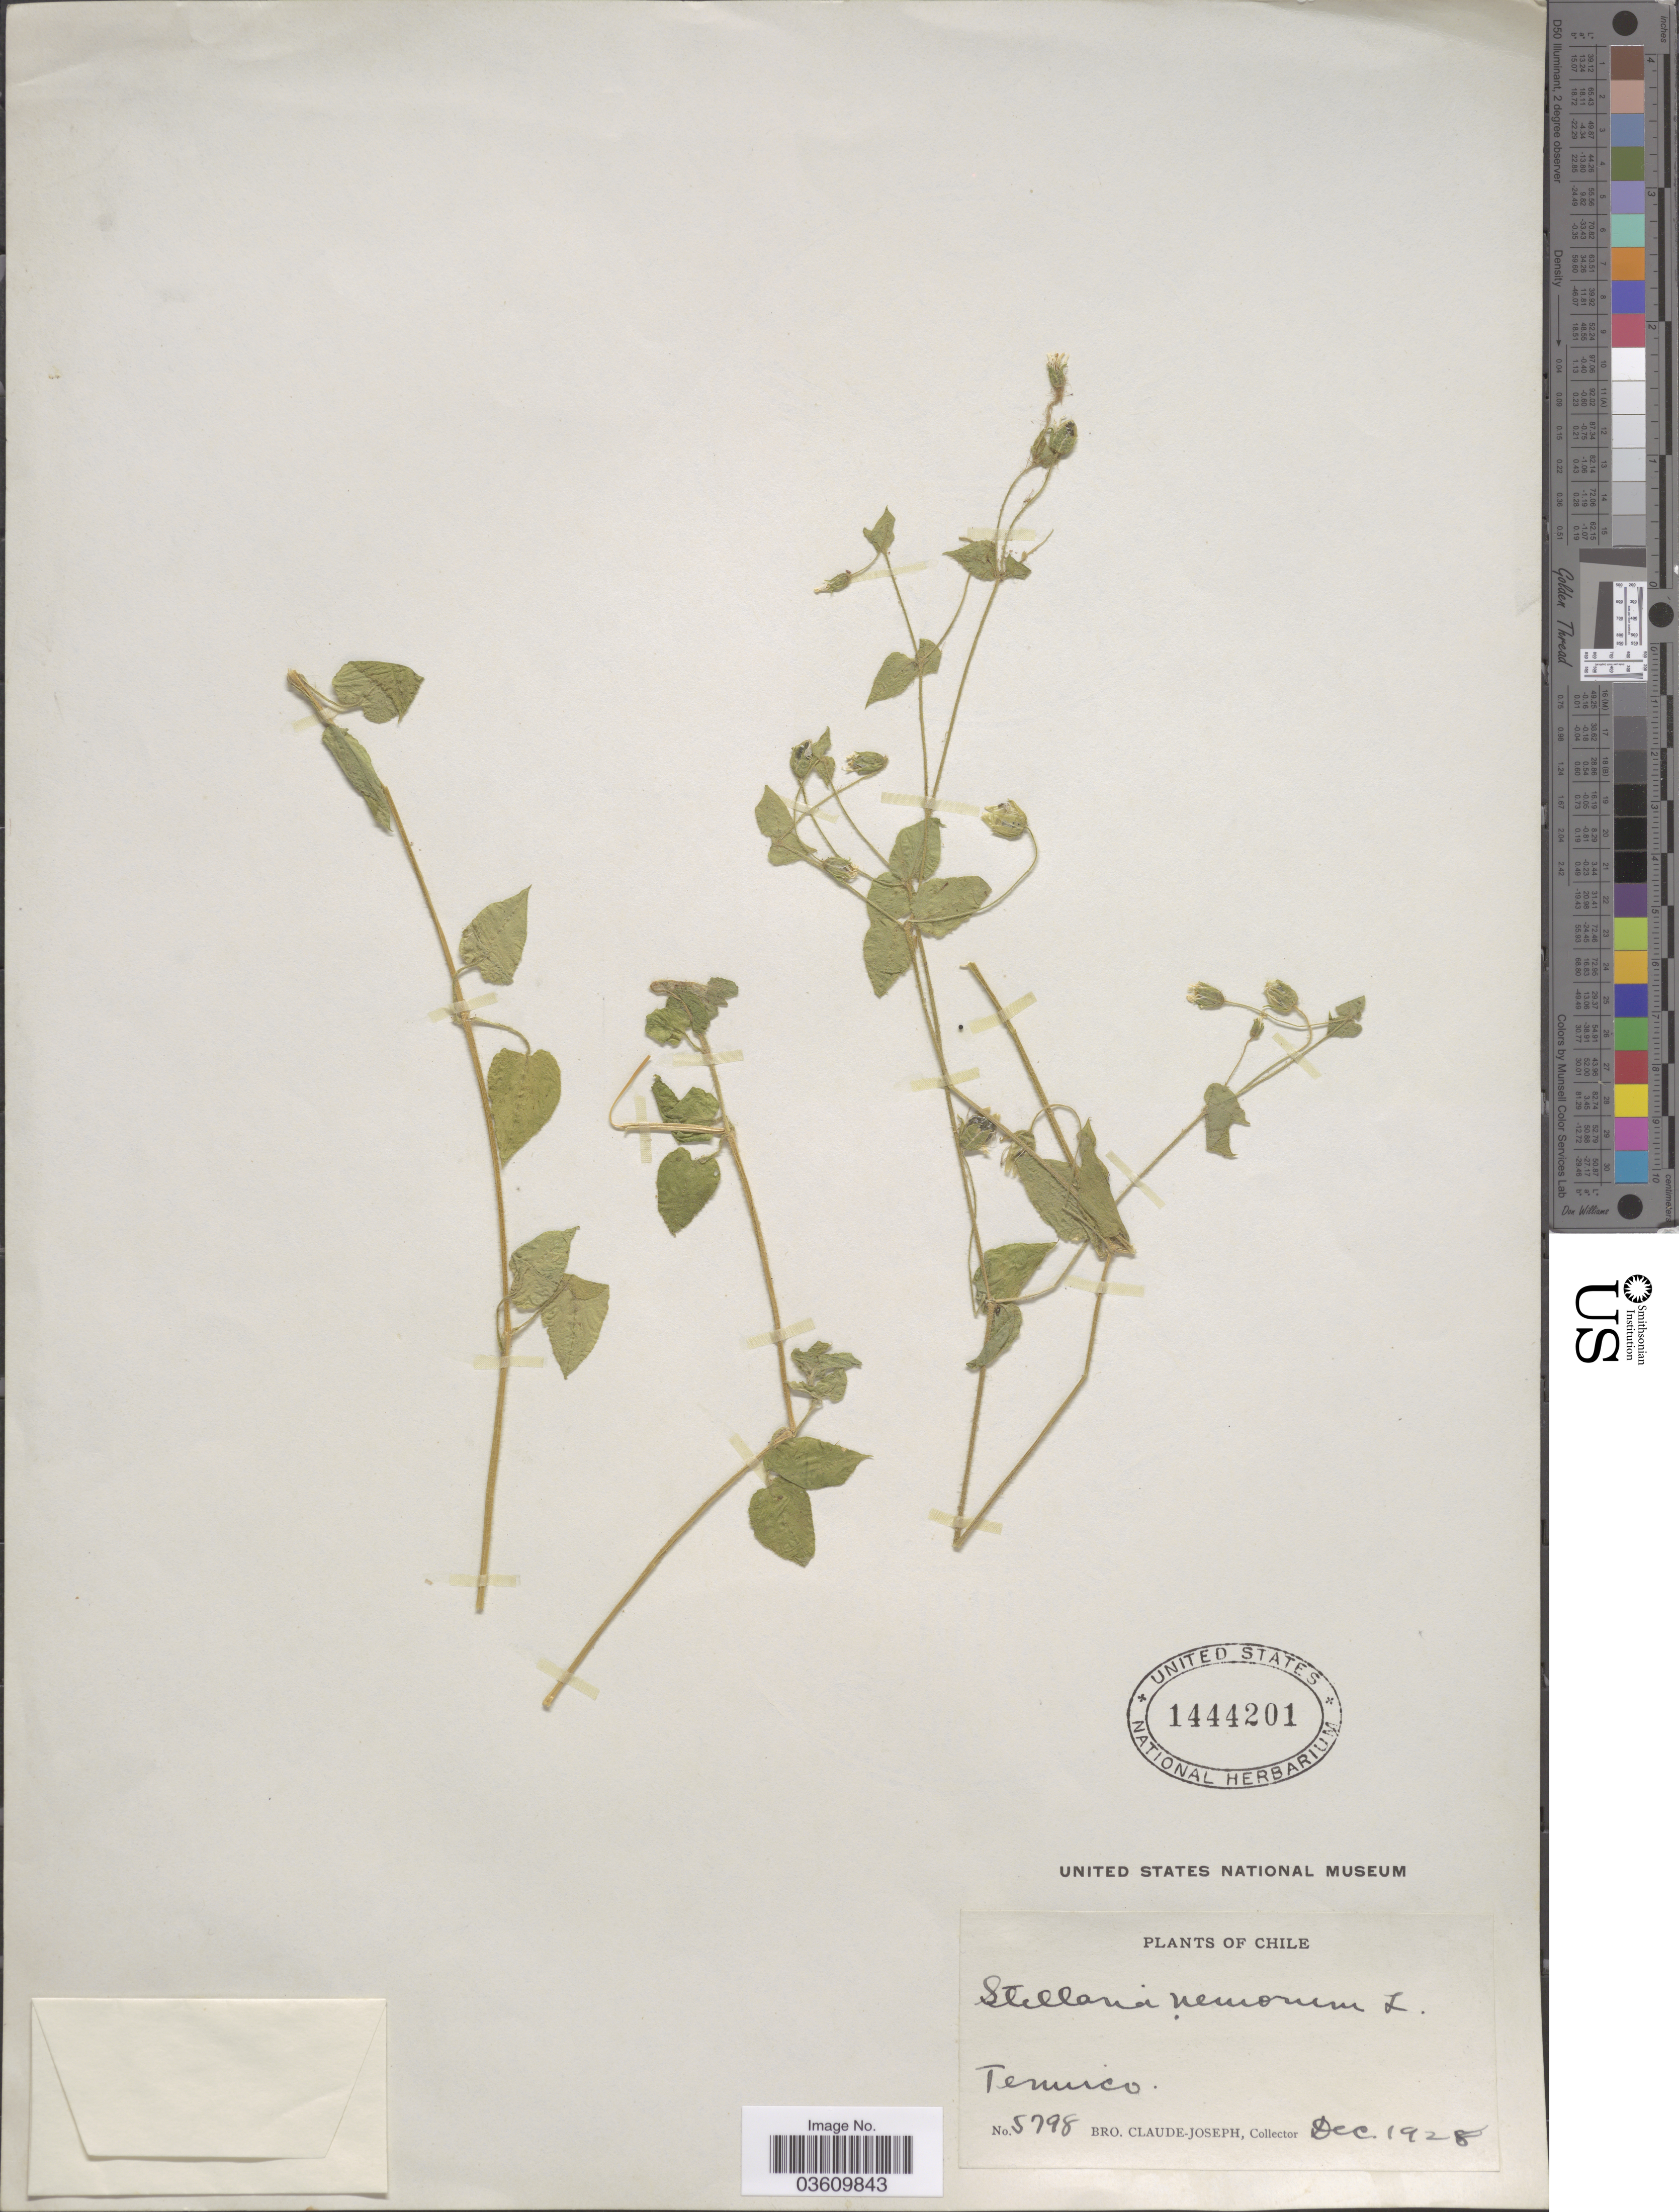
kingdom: Plantae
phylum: Tracheophyta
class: Magnoliopsida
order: Caryophyllales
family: Caryophyllaceae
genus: Stellaria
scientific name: Stellaria nemorum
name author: L.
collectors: Bro. Claude-Joseph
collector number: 5798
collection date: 1928-12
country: Chile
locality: Temuco.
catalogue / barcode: US 1444201